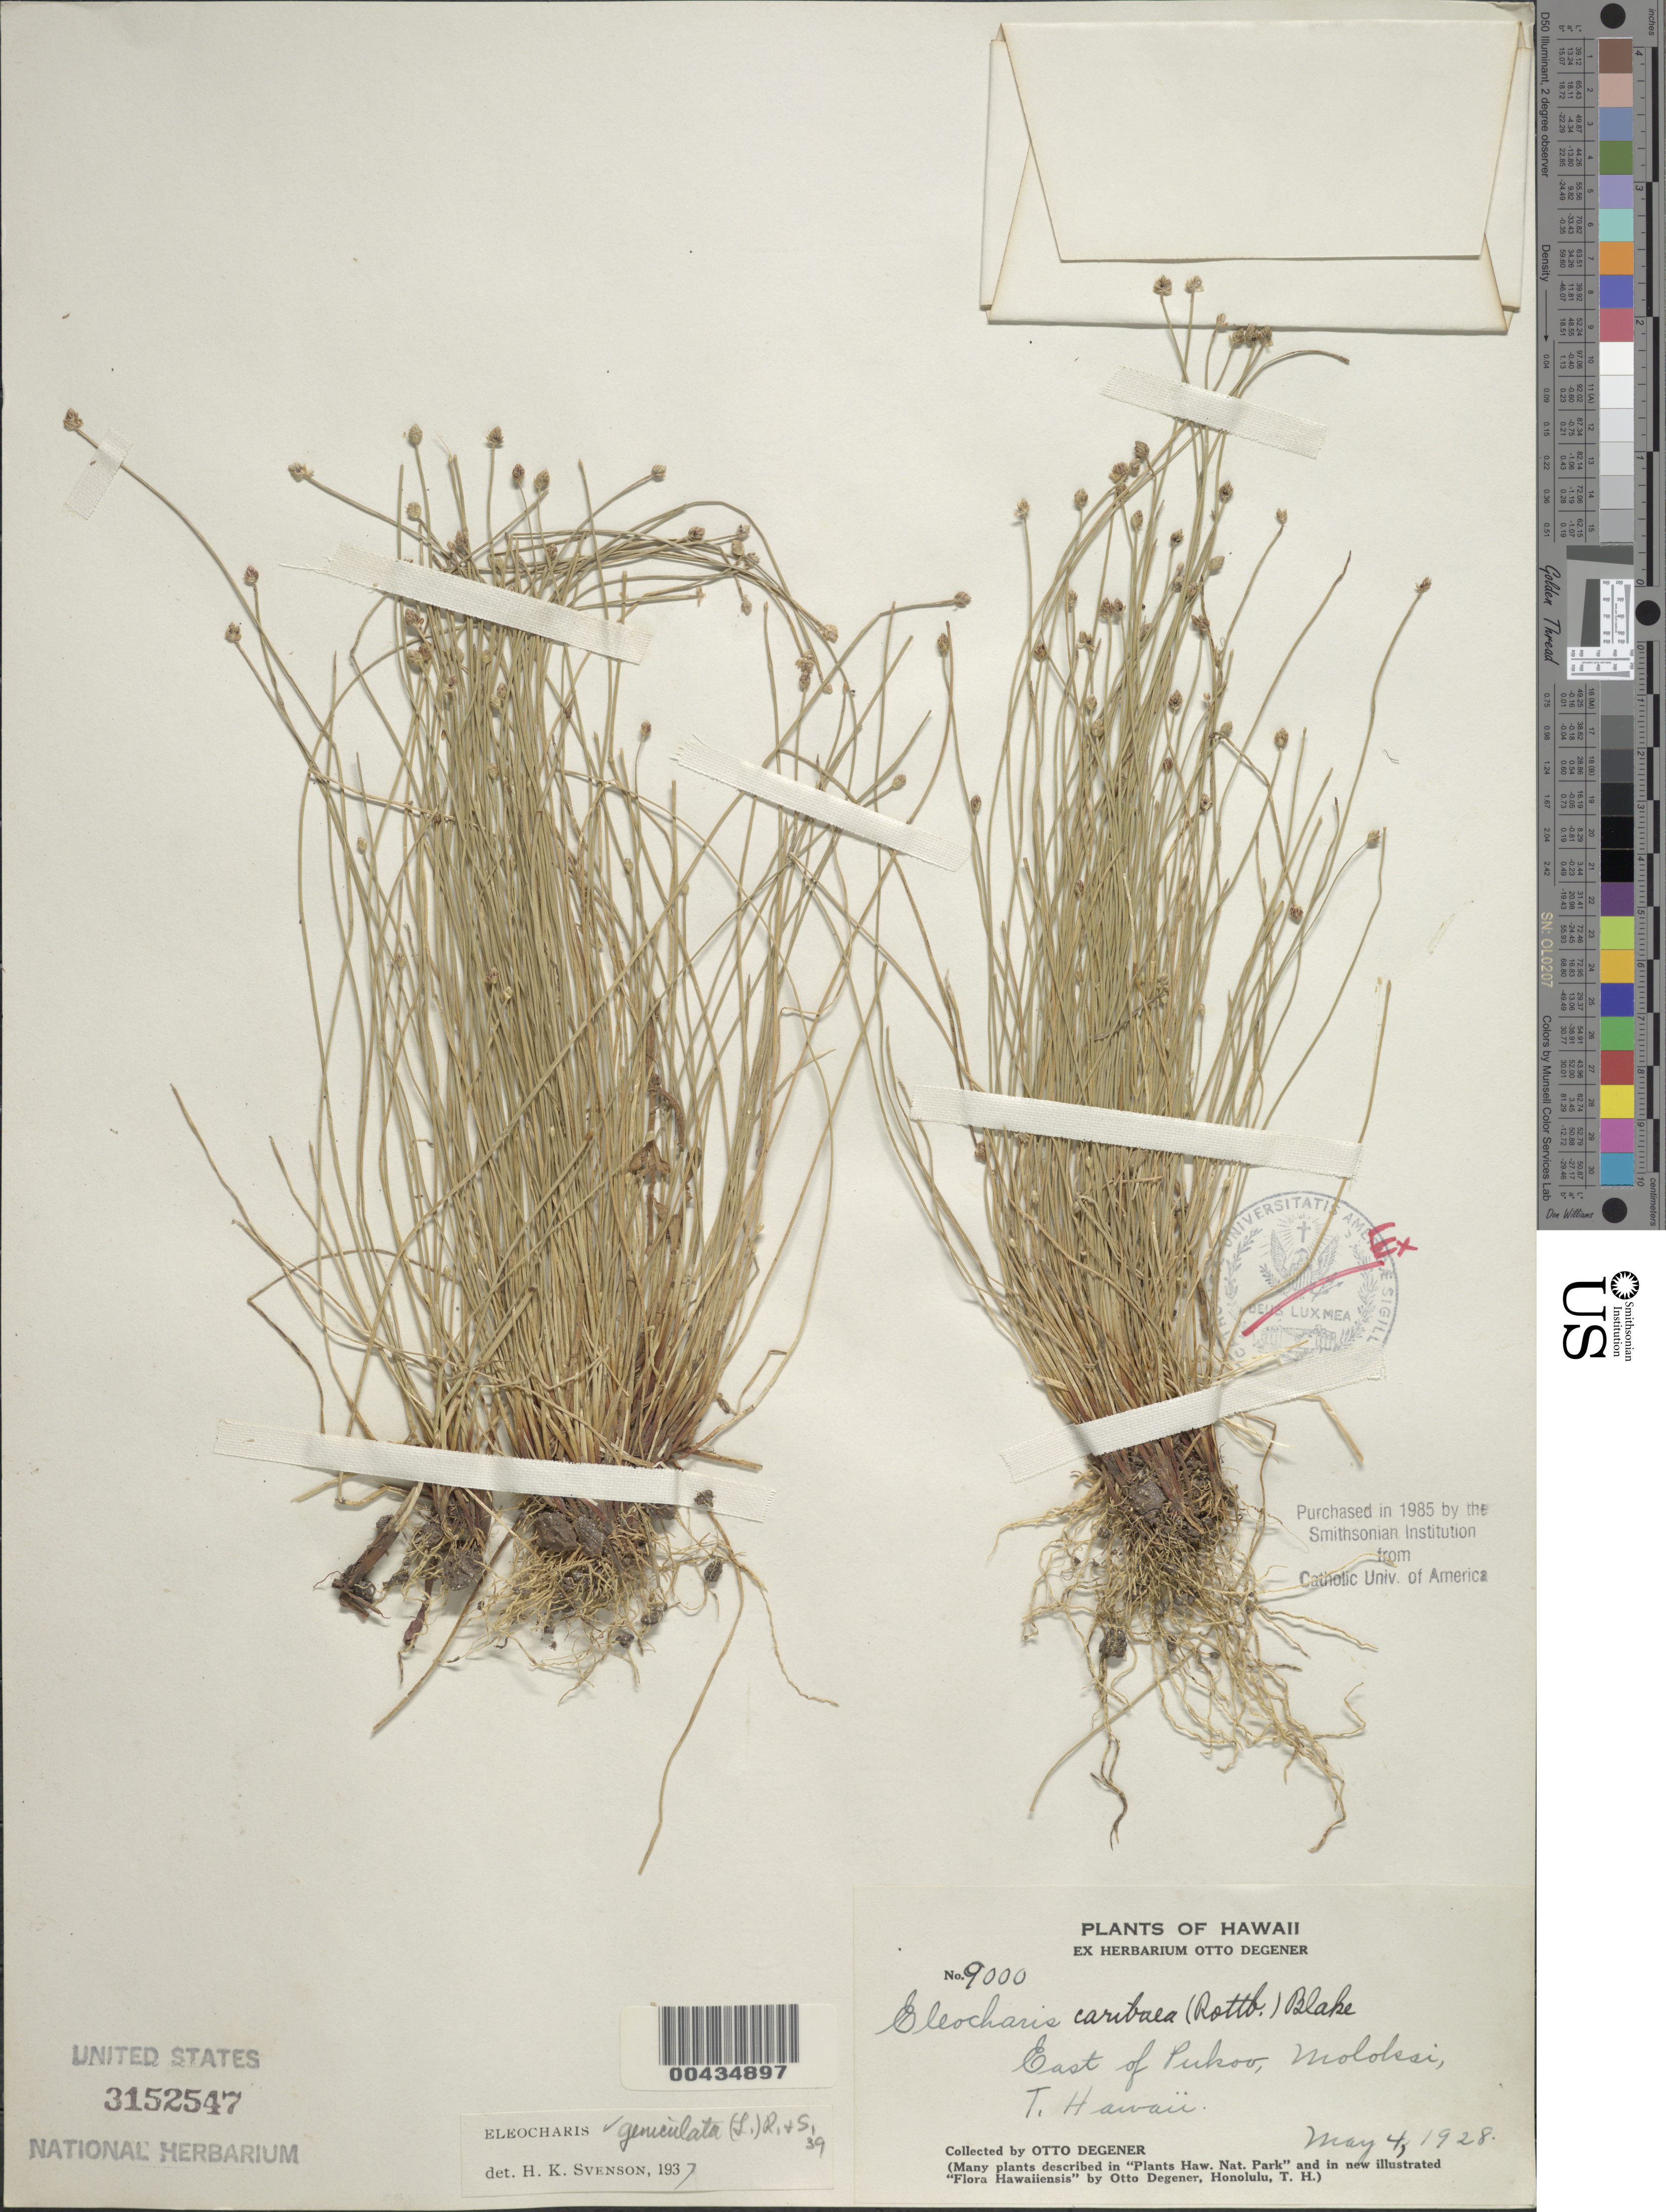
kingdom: Plantae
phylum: Tracheophyta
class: Liliopsida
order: Poales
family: Cyperaceae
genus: Eleocharis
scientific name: Eleocharis geniculata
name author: (L.) Roem. & Schult.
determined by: Svenson, Henry K.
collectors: O. Degener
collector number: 9000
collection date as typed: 4 May 1928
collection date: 1928-05-04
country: United States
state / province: Hawaii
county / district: Maui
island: Moloka'i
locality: East of Pukoo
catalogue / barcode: US 3152547